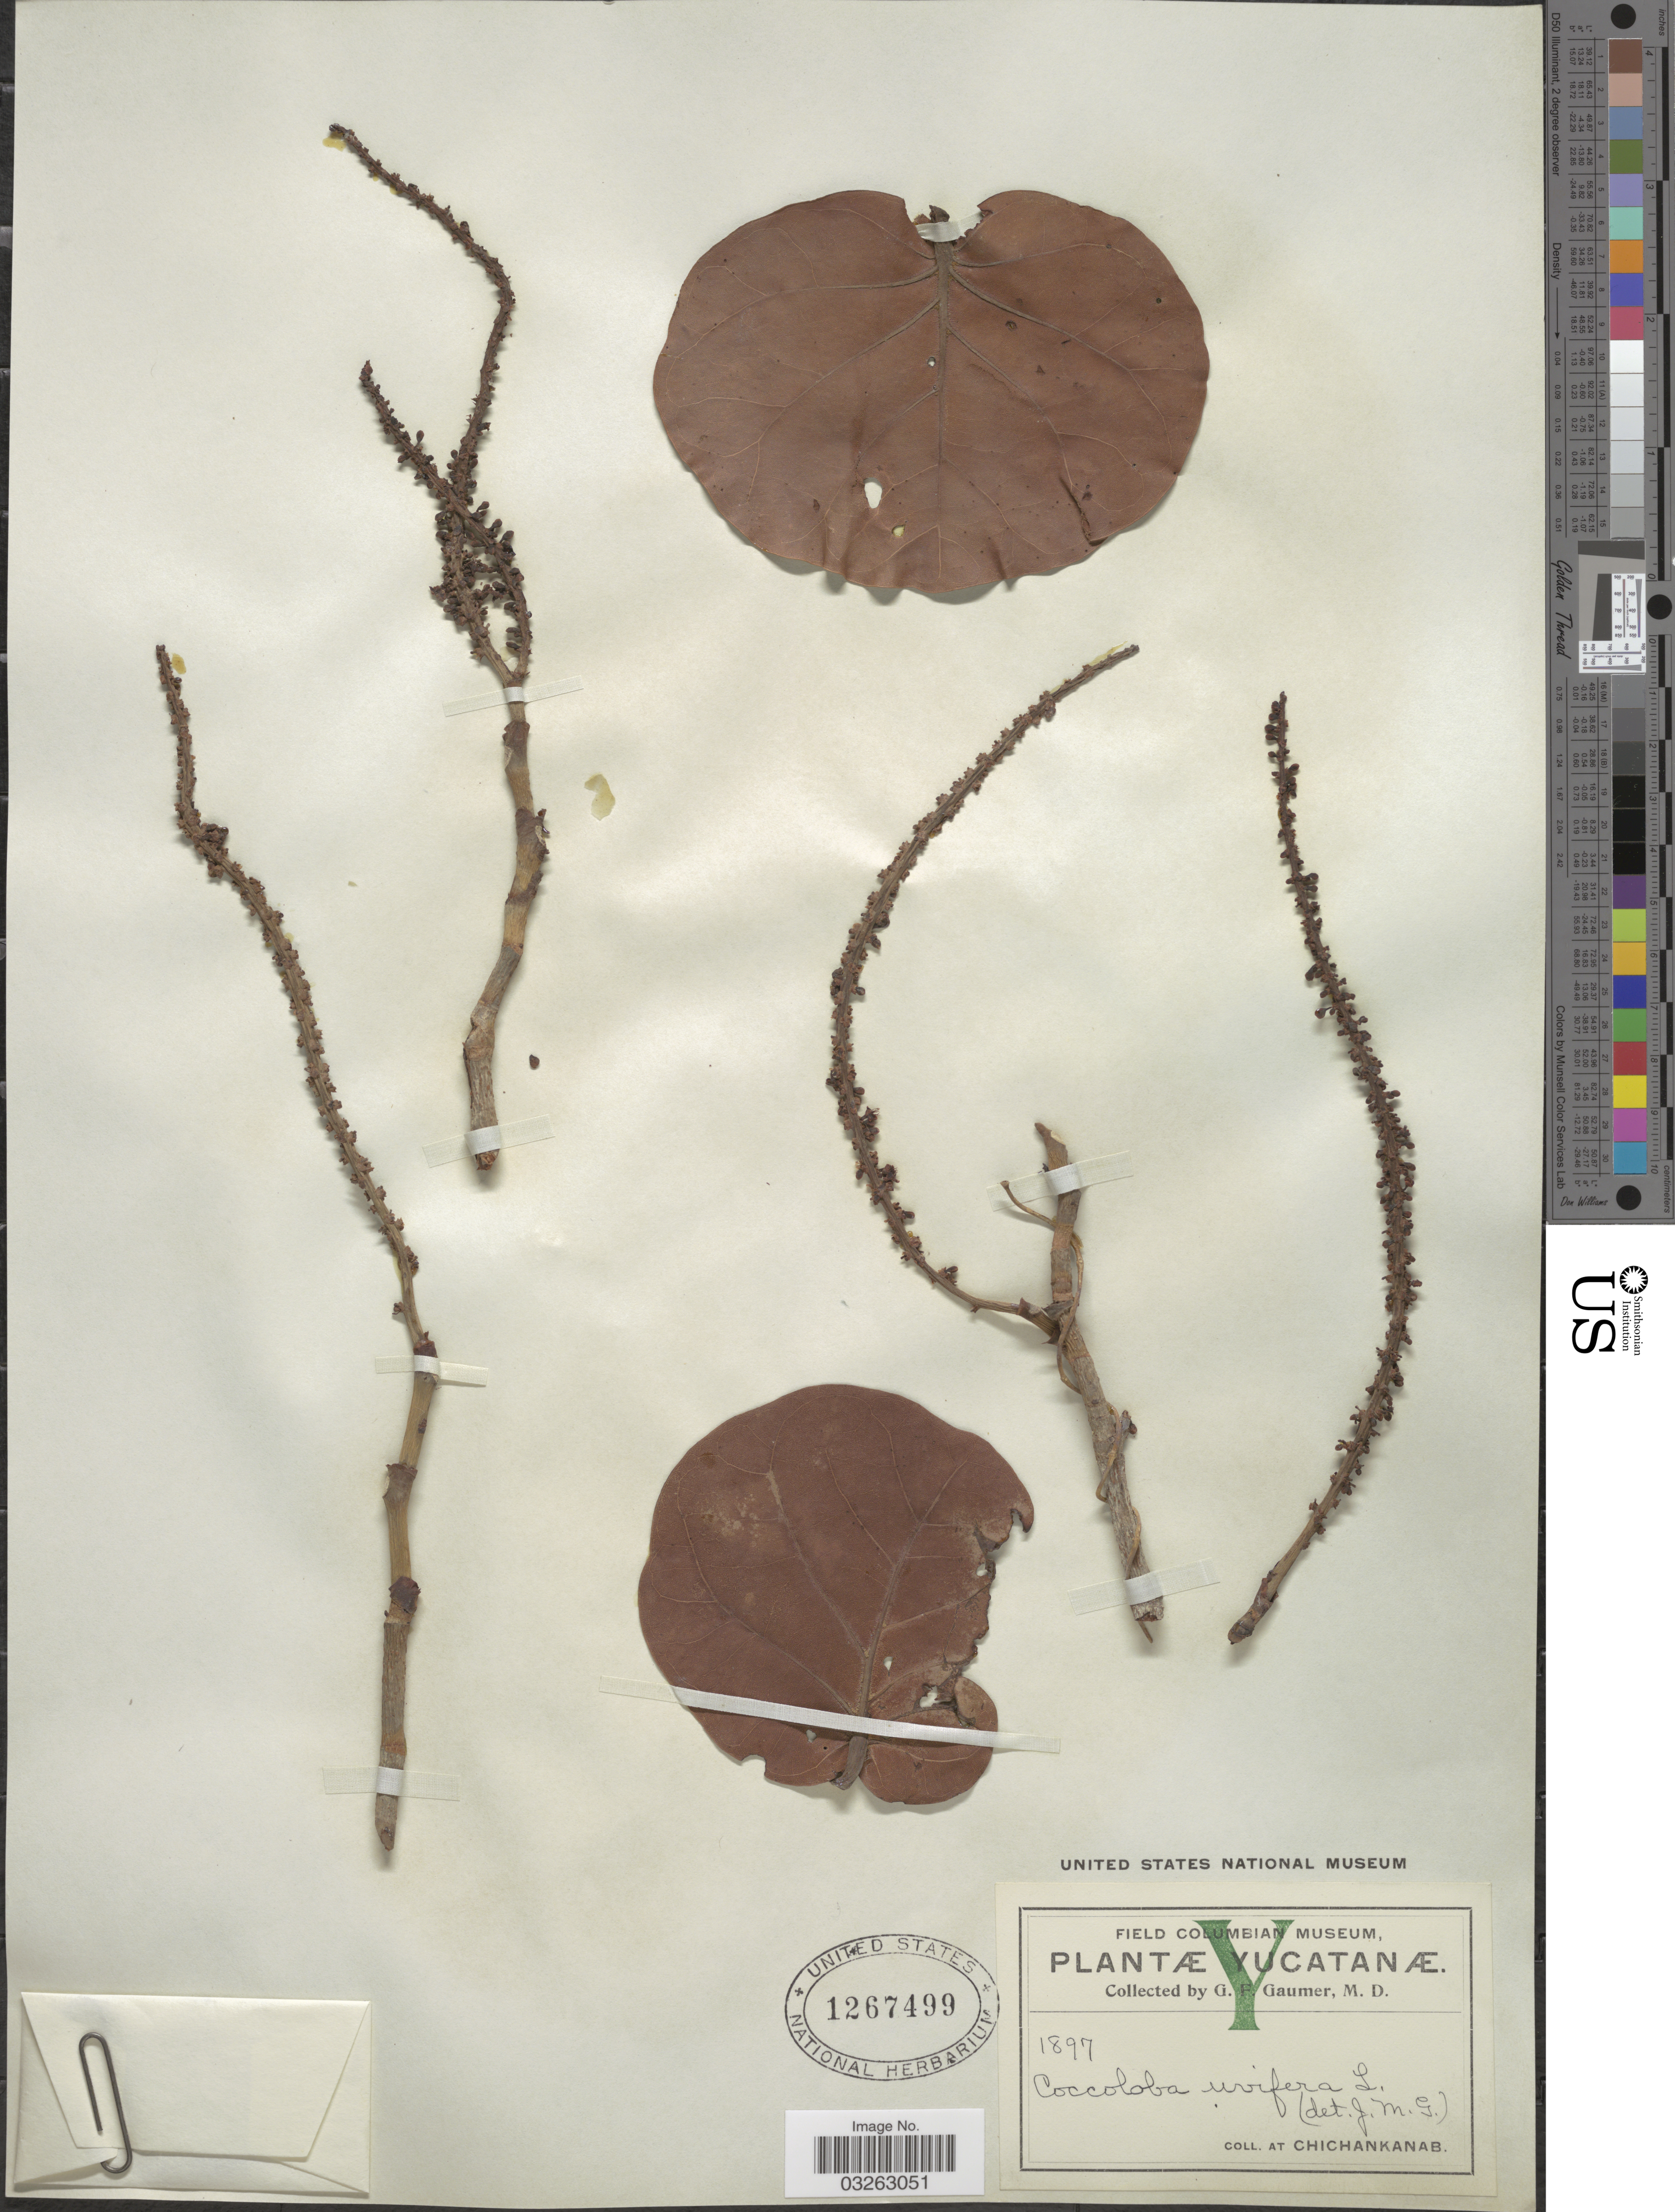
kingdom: Plantae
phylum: Tracheophyta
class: Magnoliopsida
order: Caryophyllales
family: Polygonaceae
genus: Coccoloba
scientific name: Coccoloba uvifera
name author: L.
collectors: G. F. Gaumer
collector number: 1897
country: Mexico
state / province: Yucatán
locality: At Chichankanab.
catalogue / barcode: US 1267499